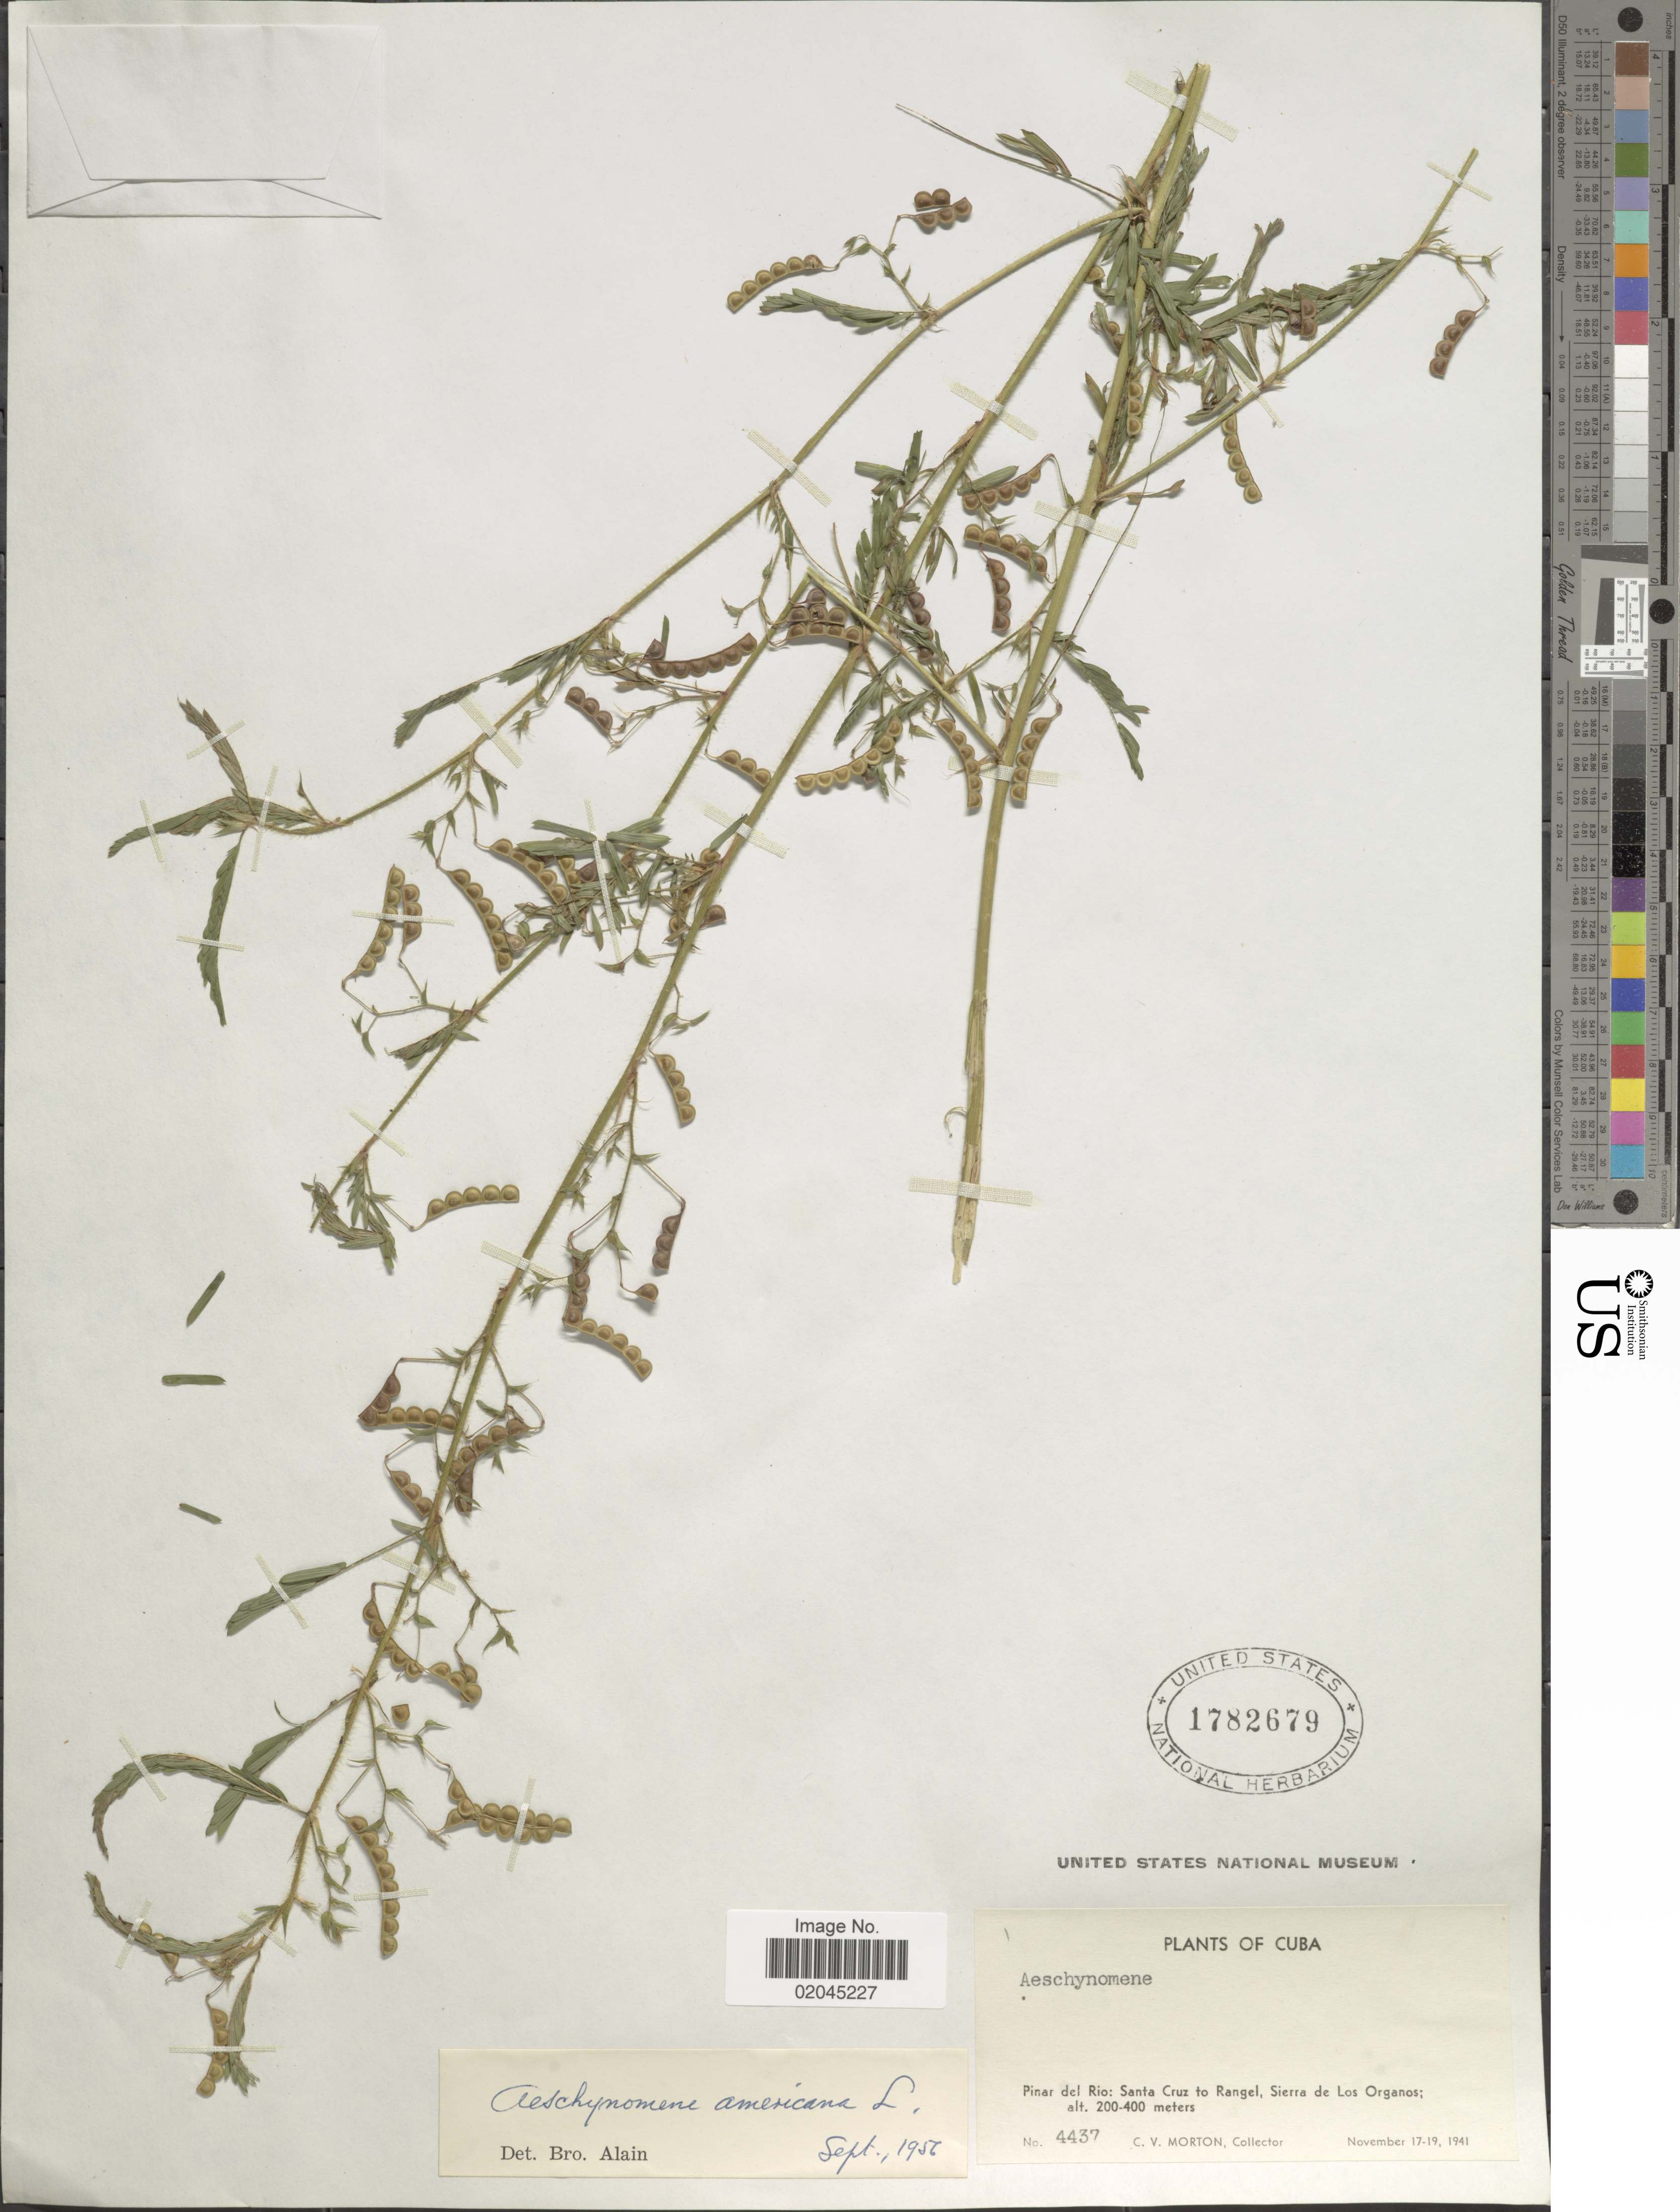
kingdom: Plantae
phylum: Tracheophyta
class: Magnoliopsida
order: Fabales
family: Fabaceae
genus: Aeschynomene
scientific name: Aeschynomene americana var. americana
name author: L.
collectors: C. V. Morton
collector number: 4437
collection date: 1941-11-17/1941-11-19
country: Cuba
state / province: Pinar del Río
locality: Pinar del Rio: Santa Cruz to Rangel, Sierra de Los Organos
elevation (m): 200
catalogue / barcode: US 1782679